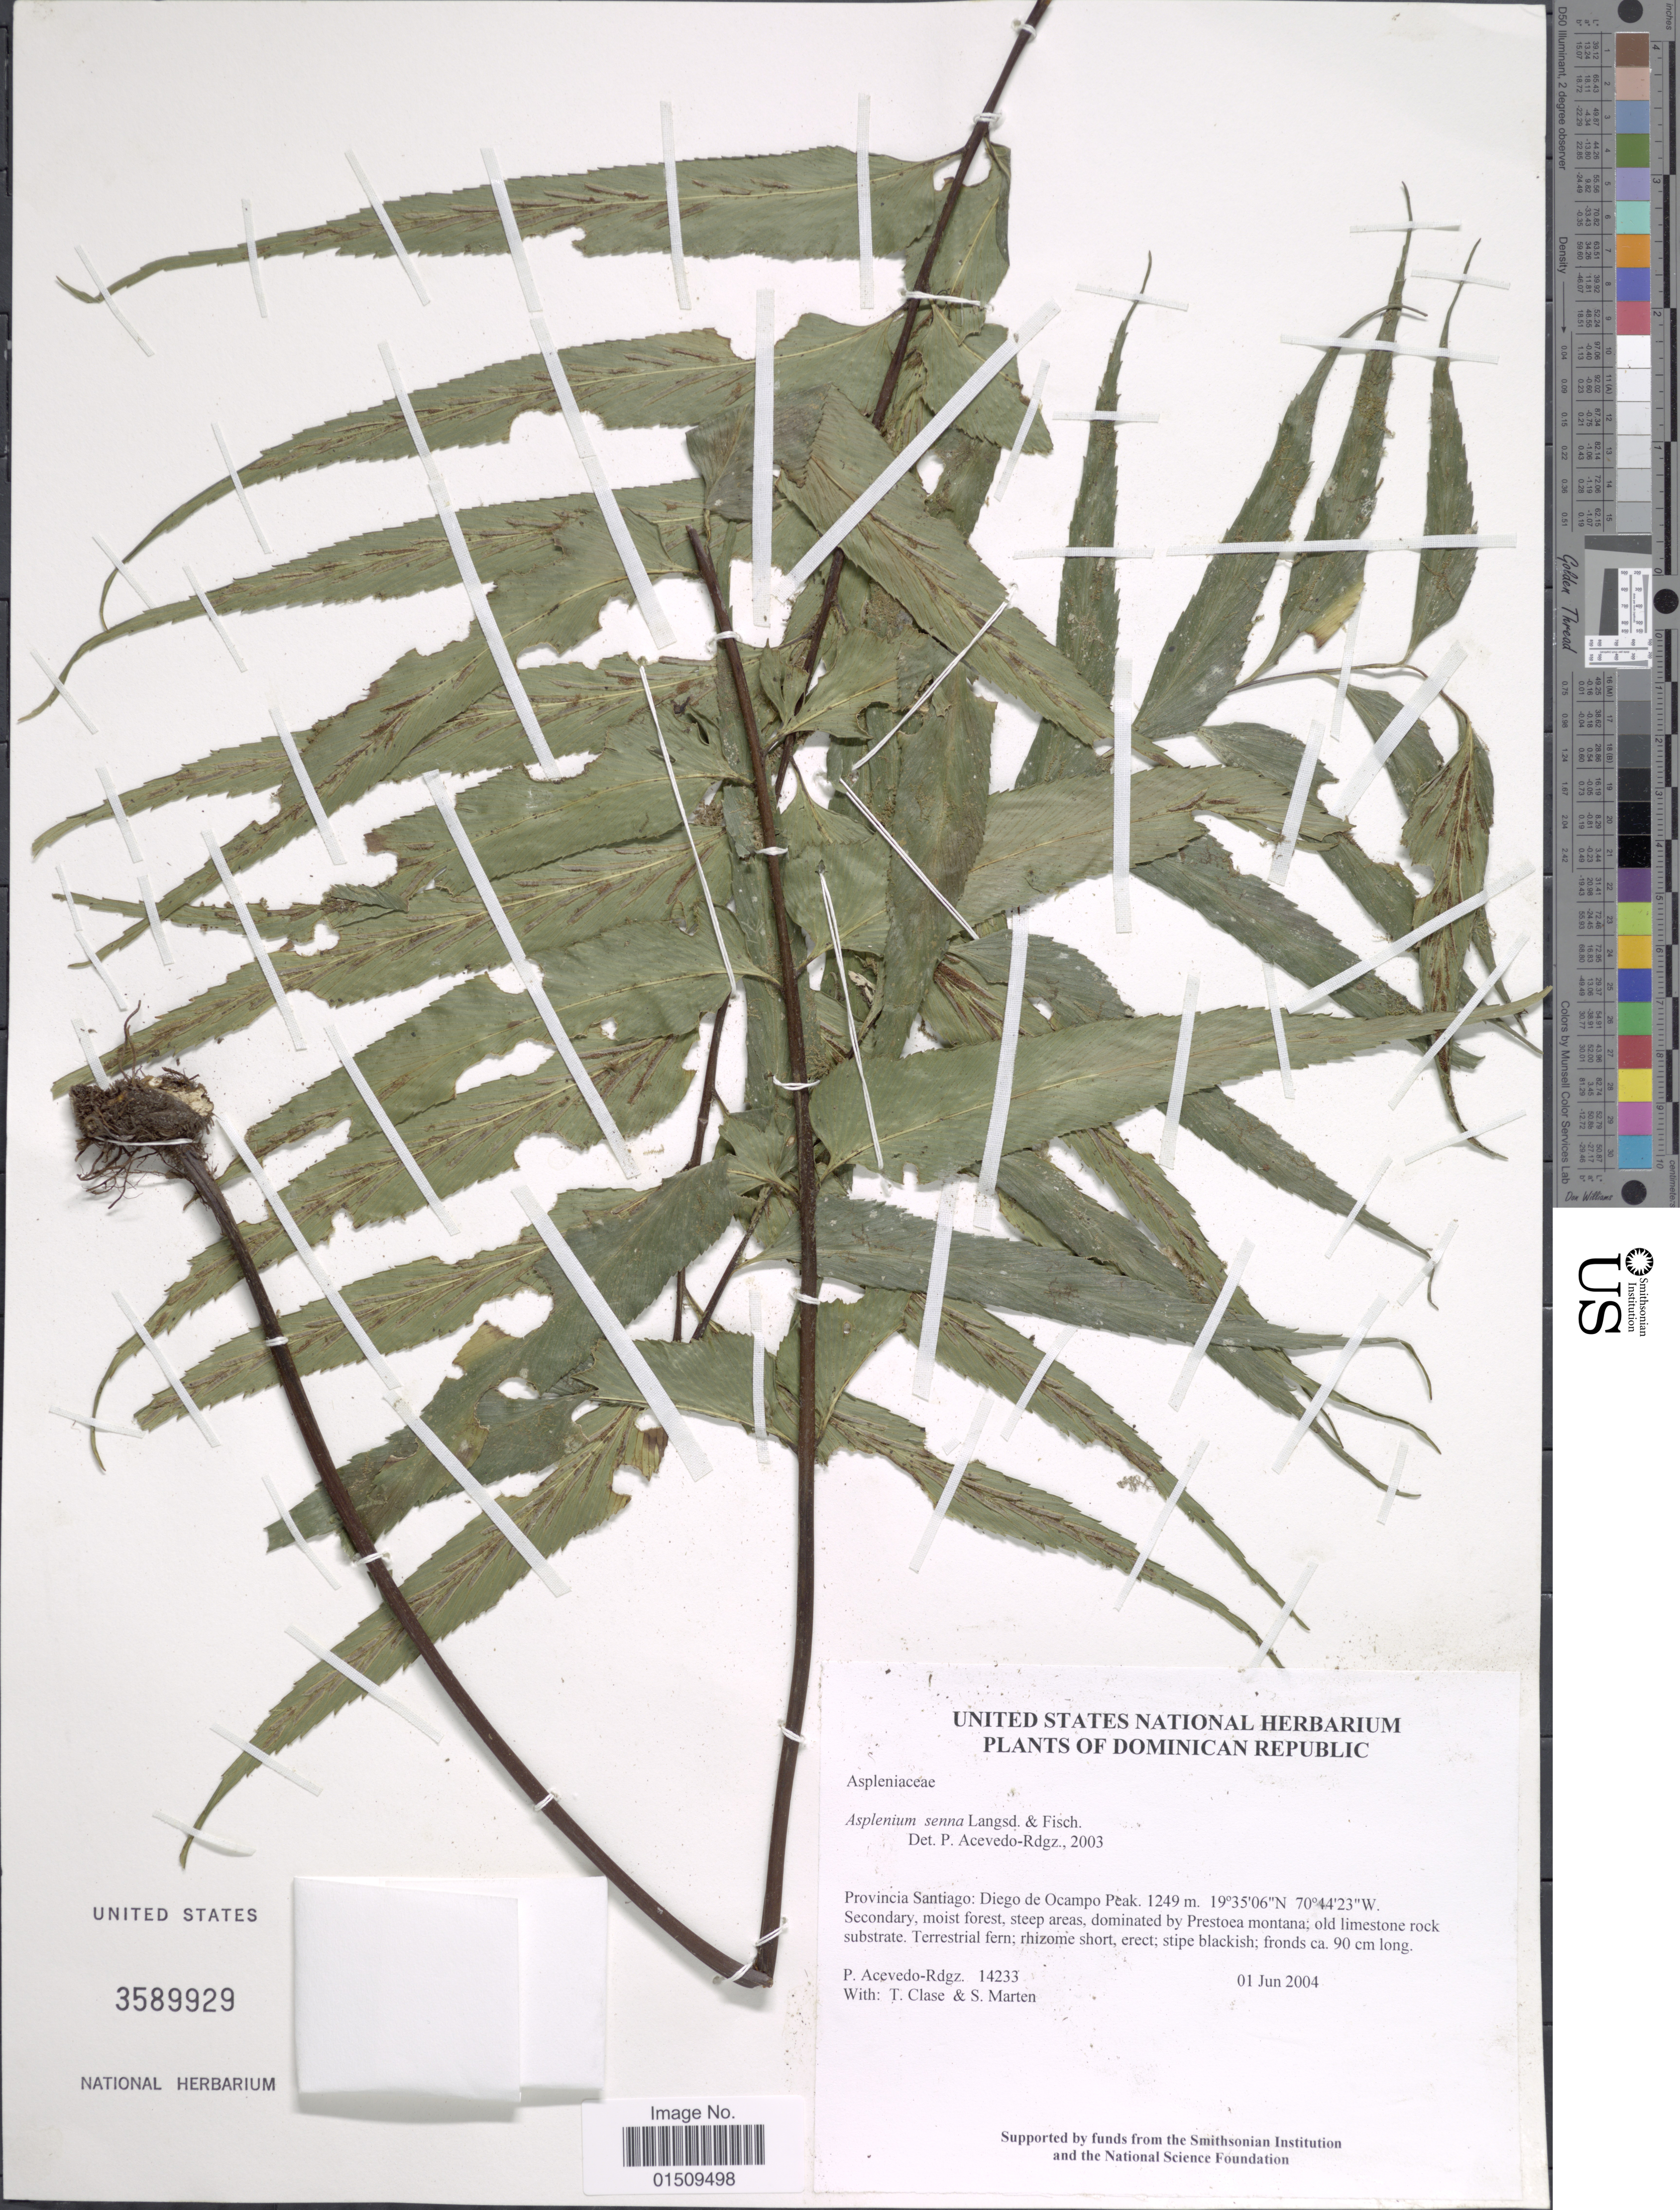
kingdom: Plantae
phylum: Tracheophyta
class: Polypodiopsida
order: Polypodiales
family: Aspleniaceae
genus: Asplenium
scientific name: Asplenium serra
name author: Langsd. & Fisch.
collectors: P. Acevedo-Rodr., T. Clase & S. Marten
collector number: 14233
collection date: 2004-06-01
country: Dominican Republic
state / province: Santiago Rodríguez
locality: Dominican Republic, Diego de Ocampo Peak.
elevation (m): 1249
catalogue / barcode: US 3589929